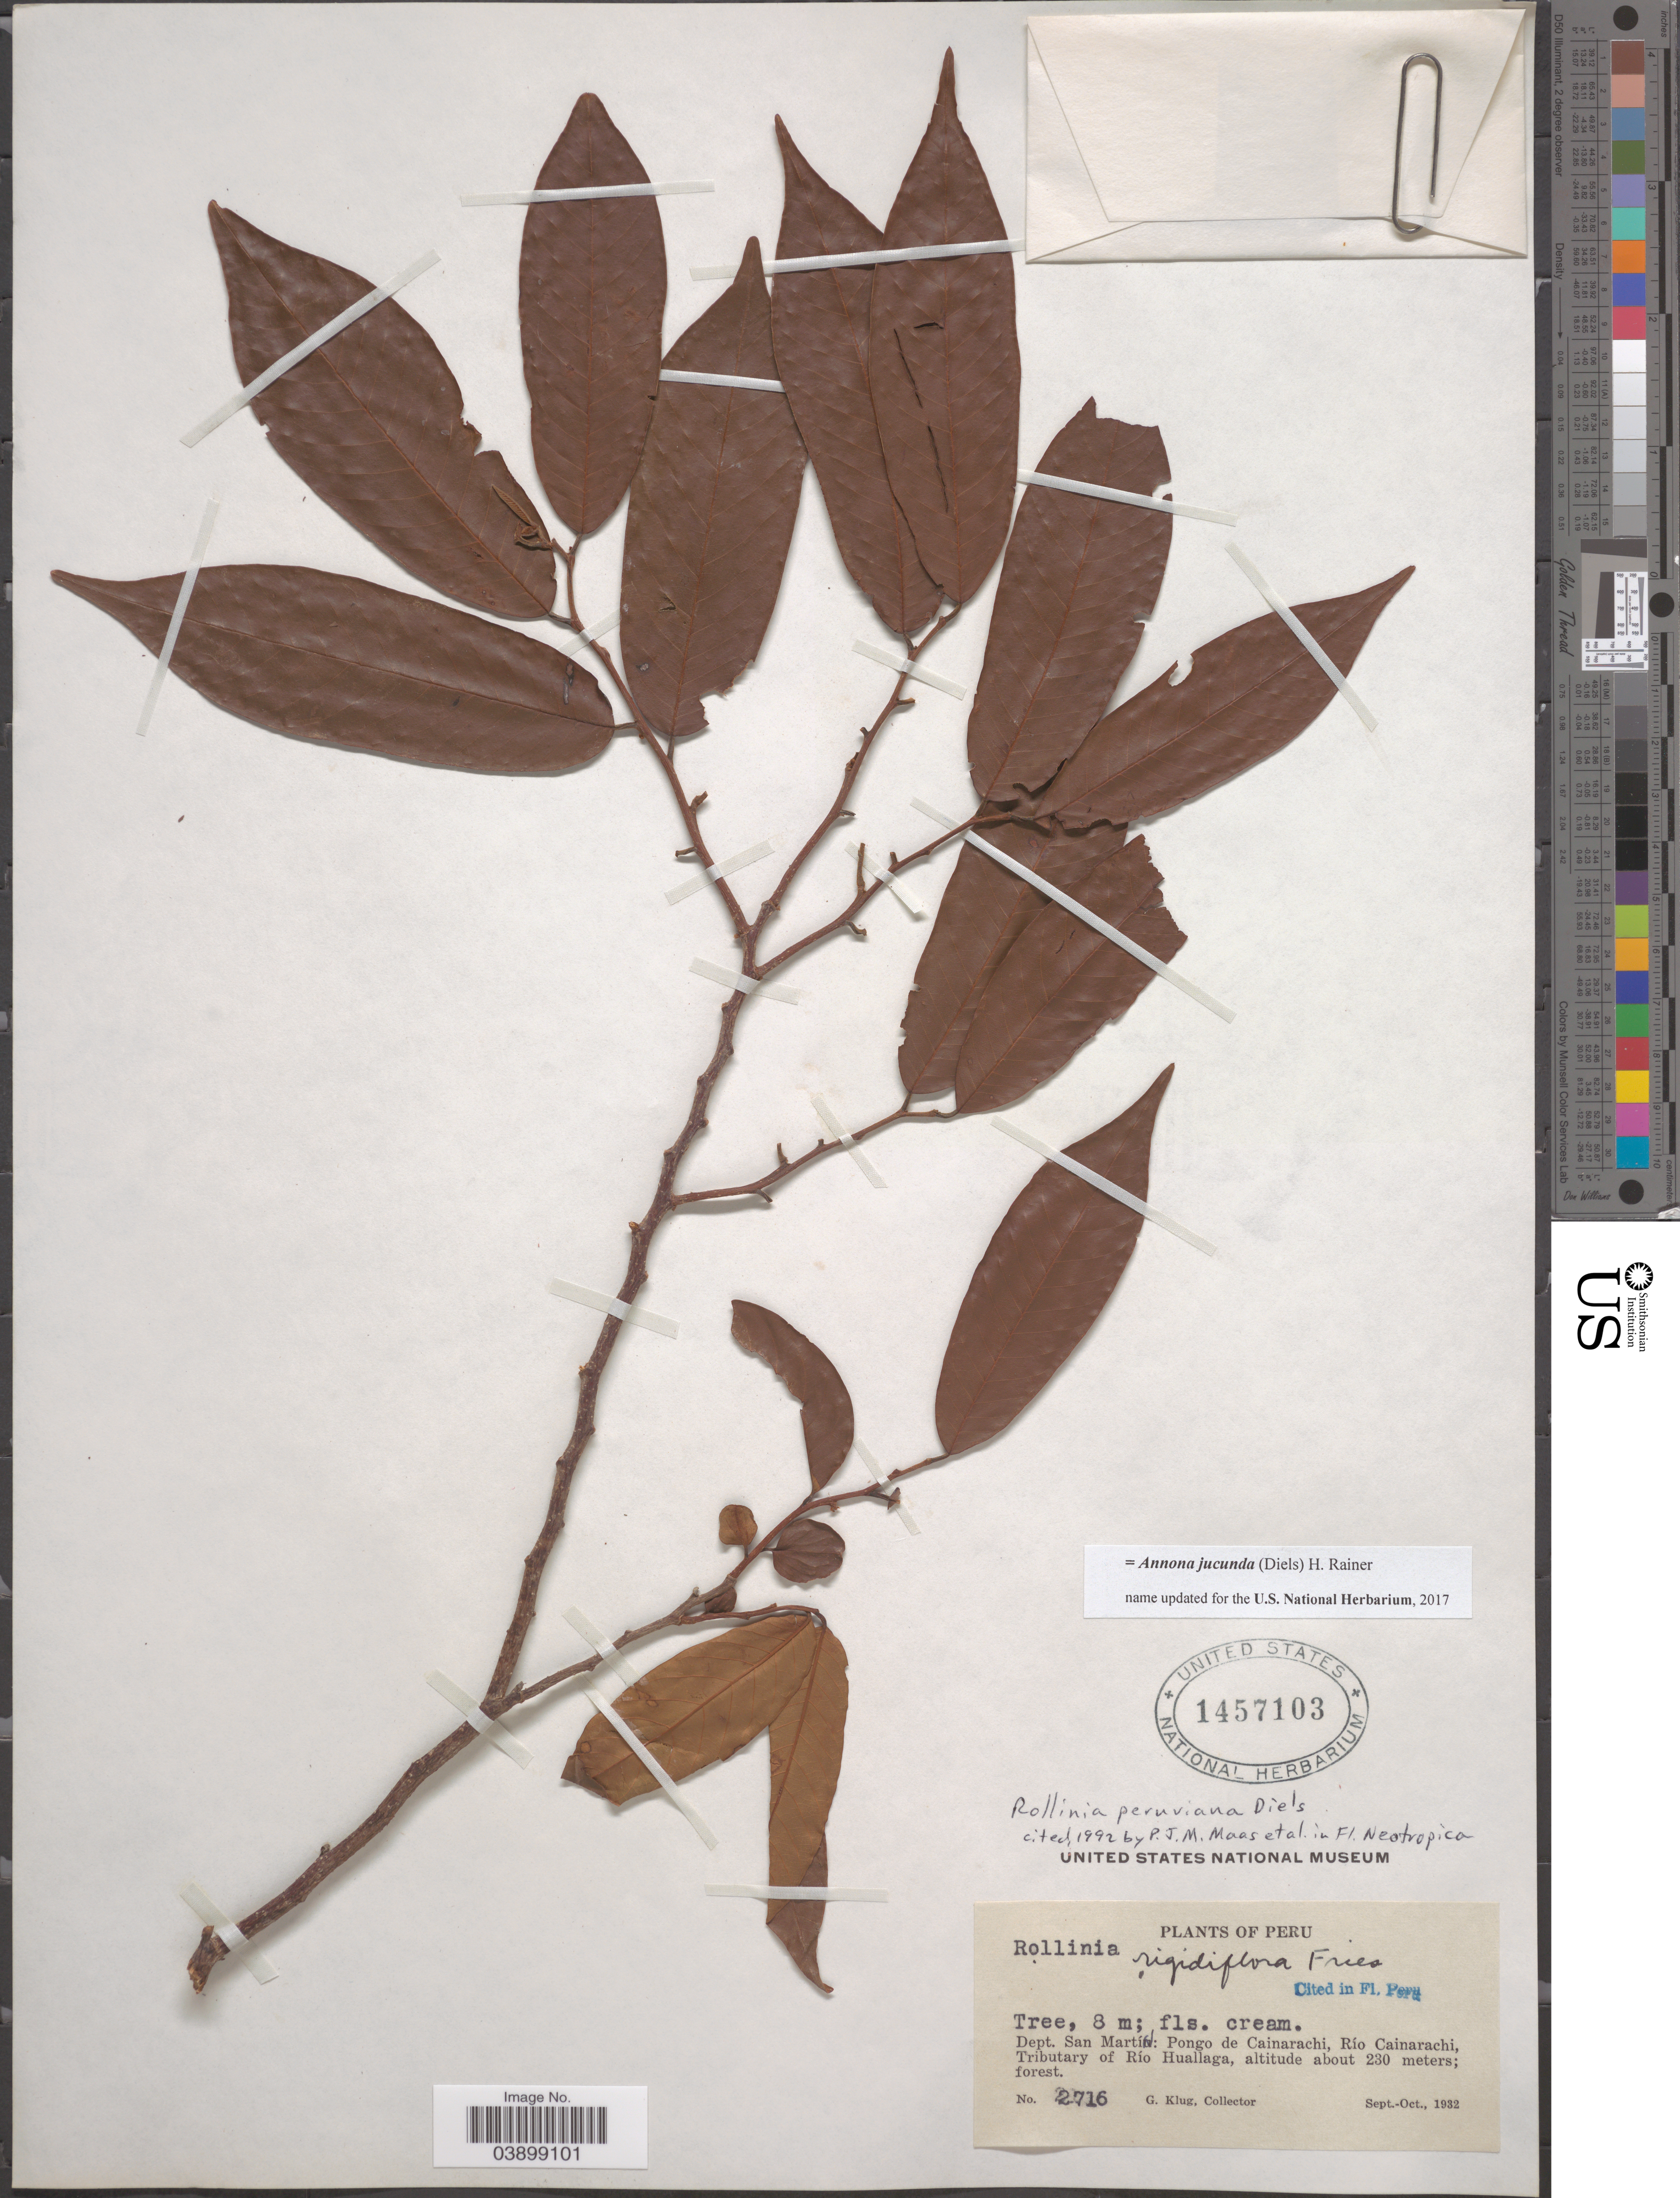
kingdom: Plantae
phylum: Tracheophyta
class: Magnoliopsida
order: Magnoliales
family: Annonaceae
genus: Annona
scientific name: Annona jucunda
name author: (Diels) H. Rainer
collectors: G. Klug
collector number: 2716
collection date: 1932-09/1932-10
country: Peru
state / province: San Martín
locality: Dept. San Martin: Pongo de Cainarachi, Río Cainarachi, Tributary of Río Huallaga.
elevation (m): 230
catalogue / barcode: US 1457103